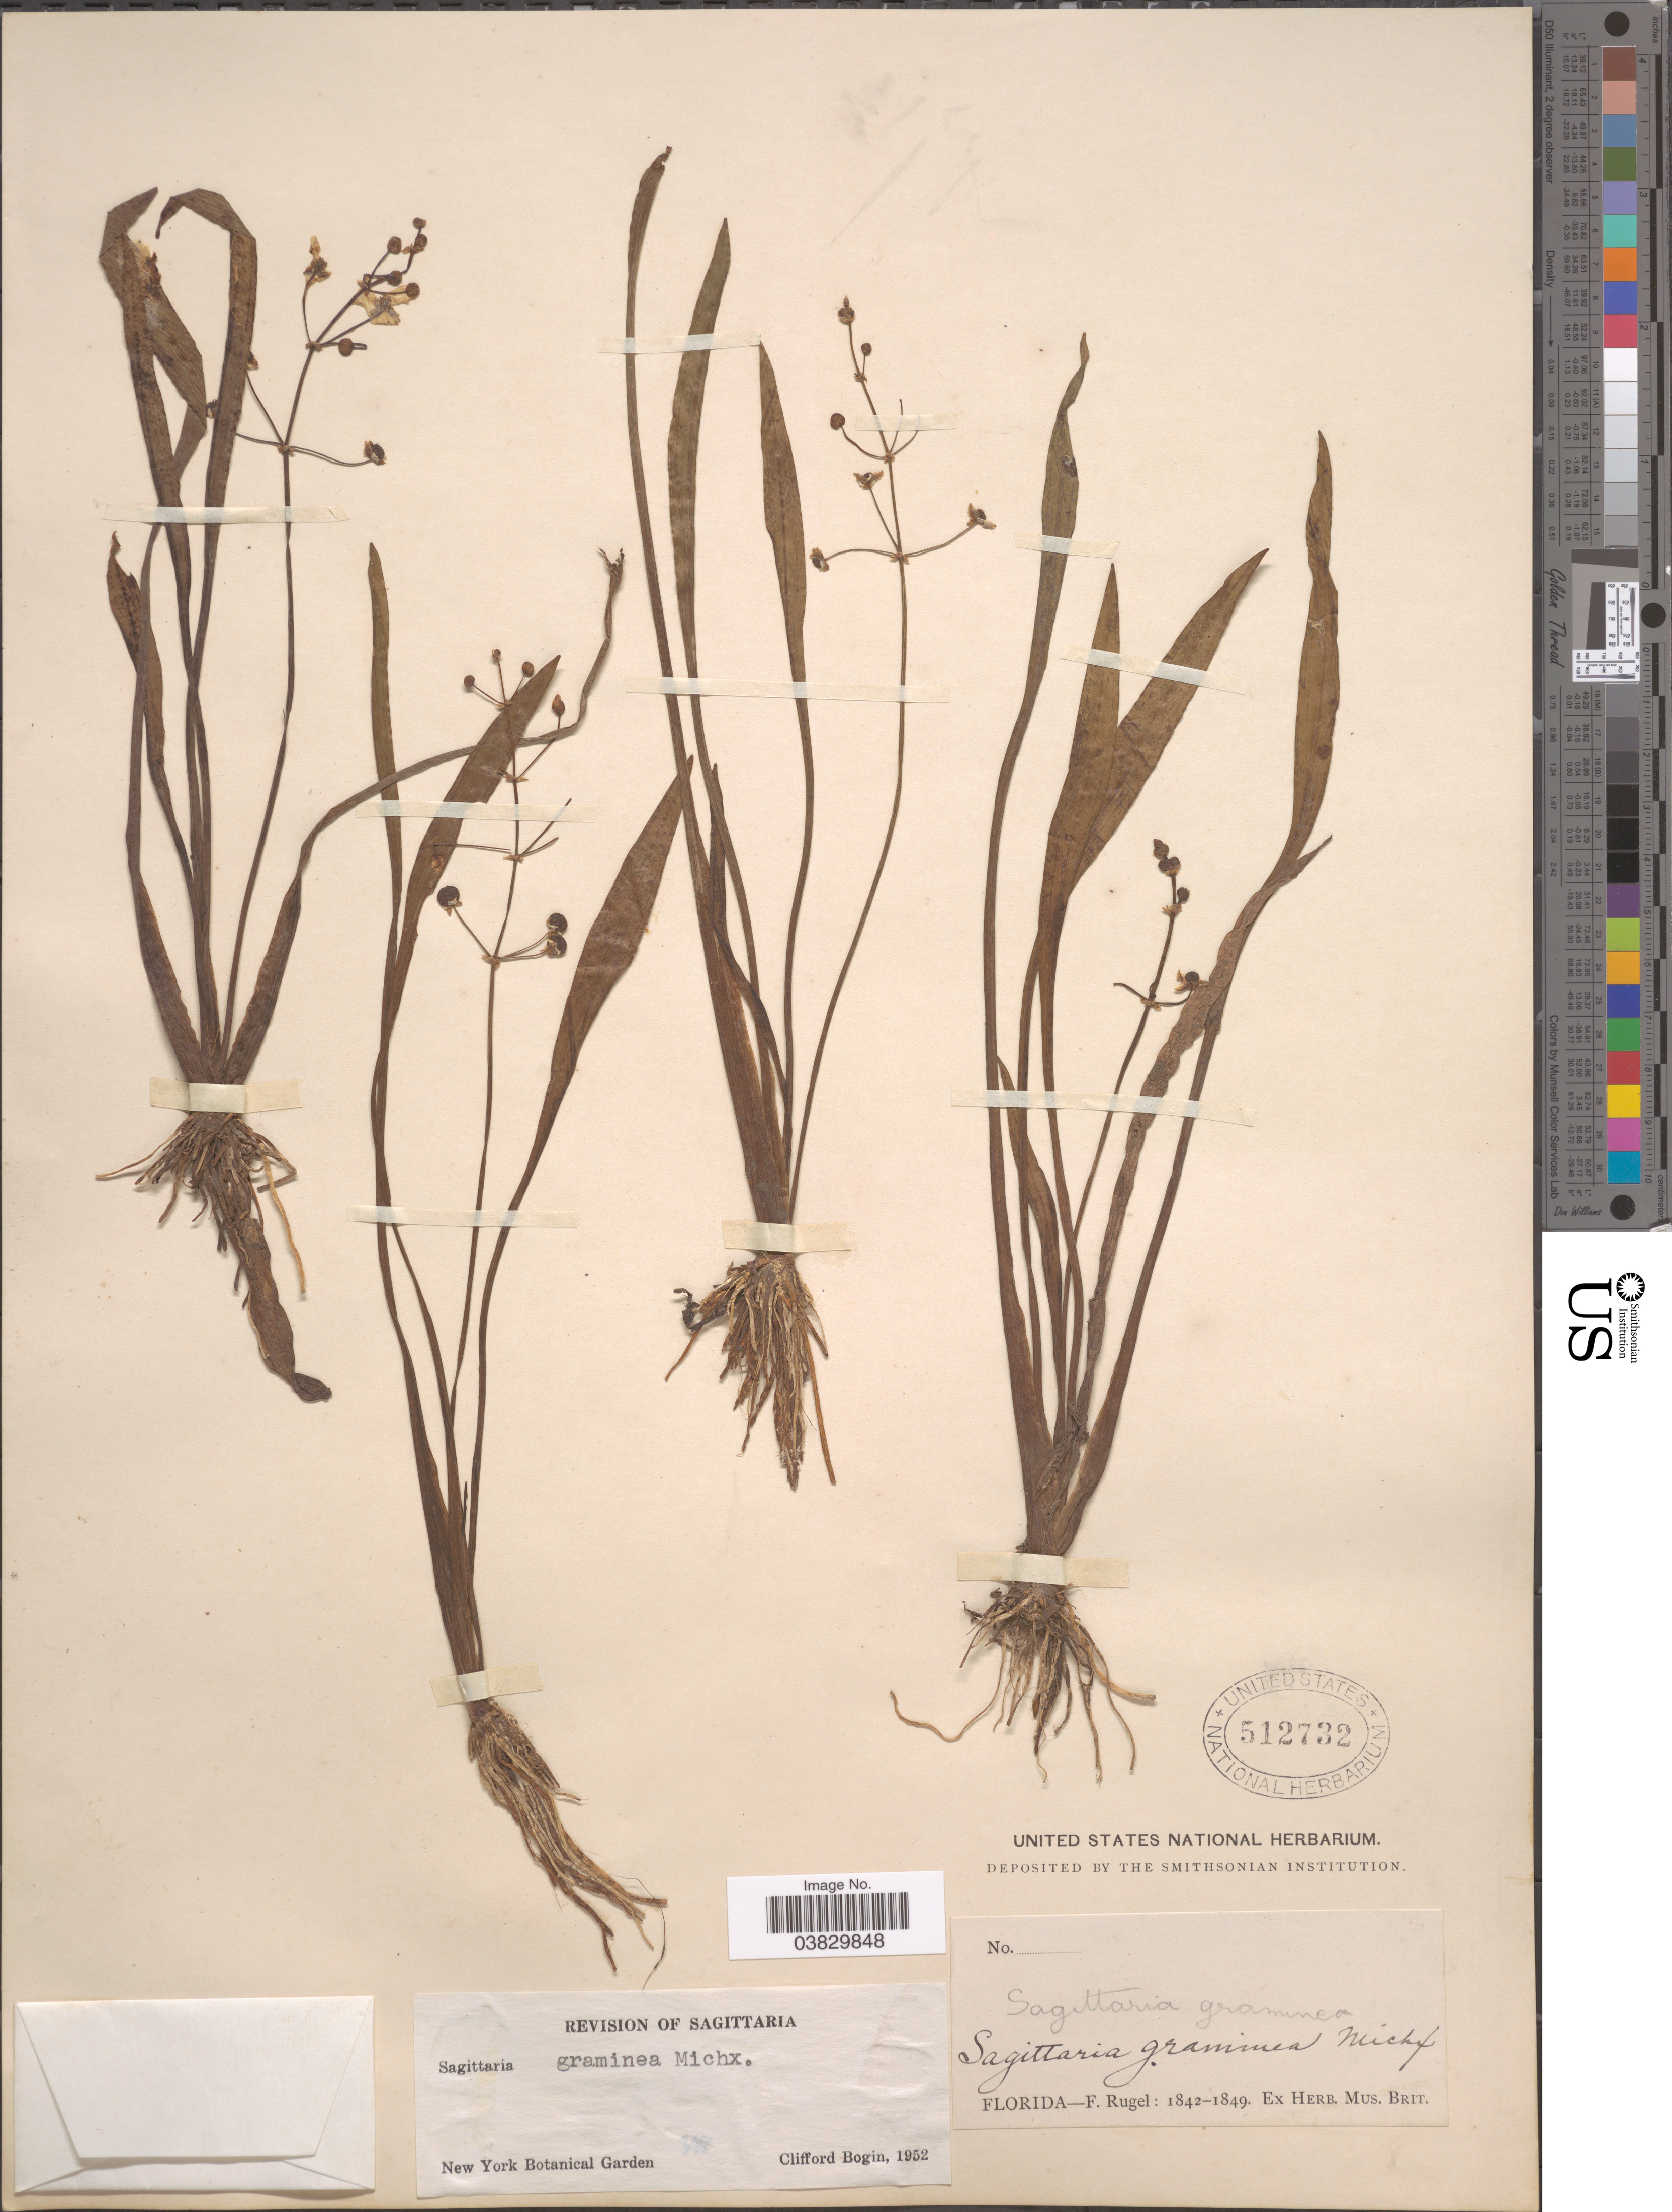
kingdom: Plantae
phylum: Tracheophyta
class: Liliopsida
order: Alismatales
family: Alismataceae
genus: Sagittaria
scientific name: Sagittaria graminea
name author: Michx.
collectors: F. Rugel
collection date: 1842/1849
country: United States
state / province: Florida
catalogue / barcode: US 512732